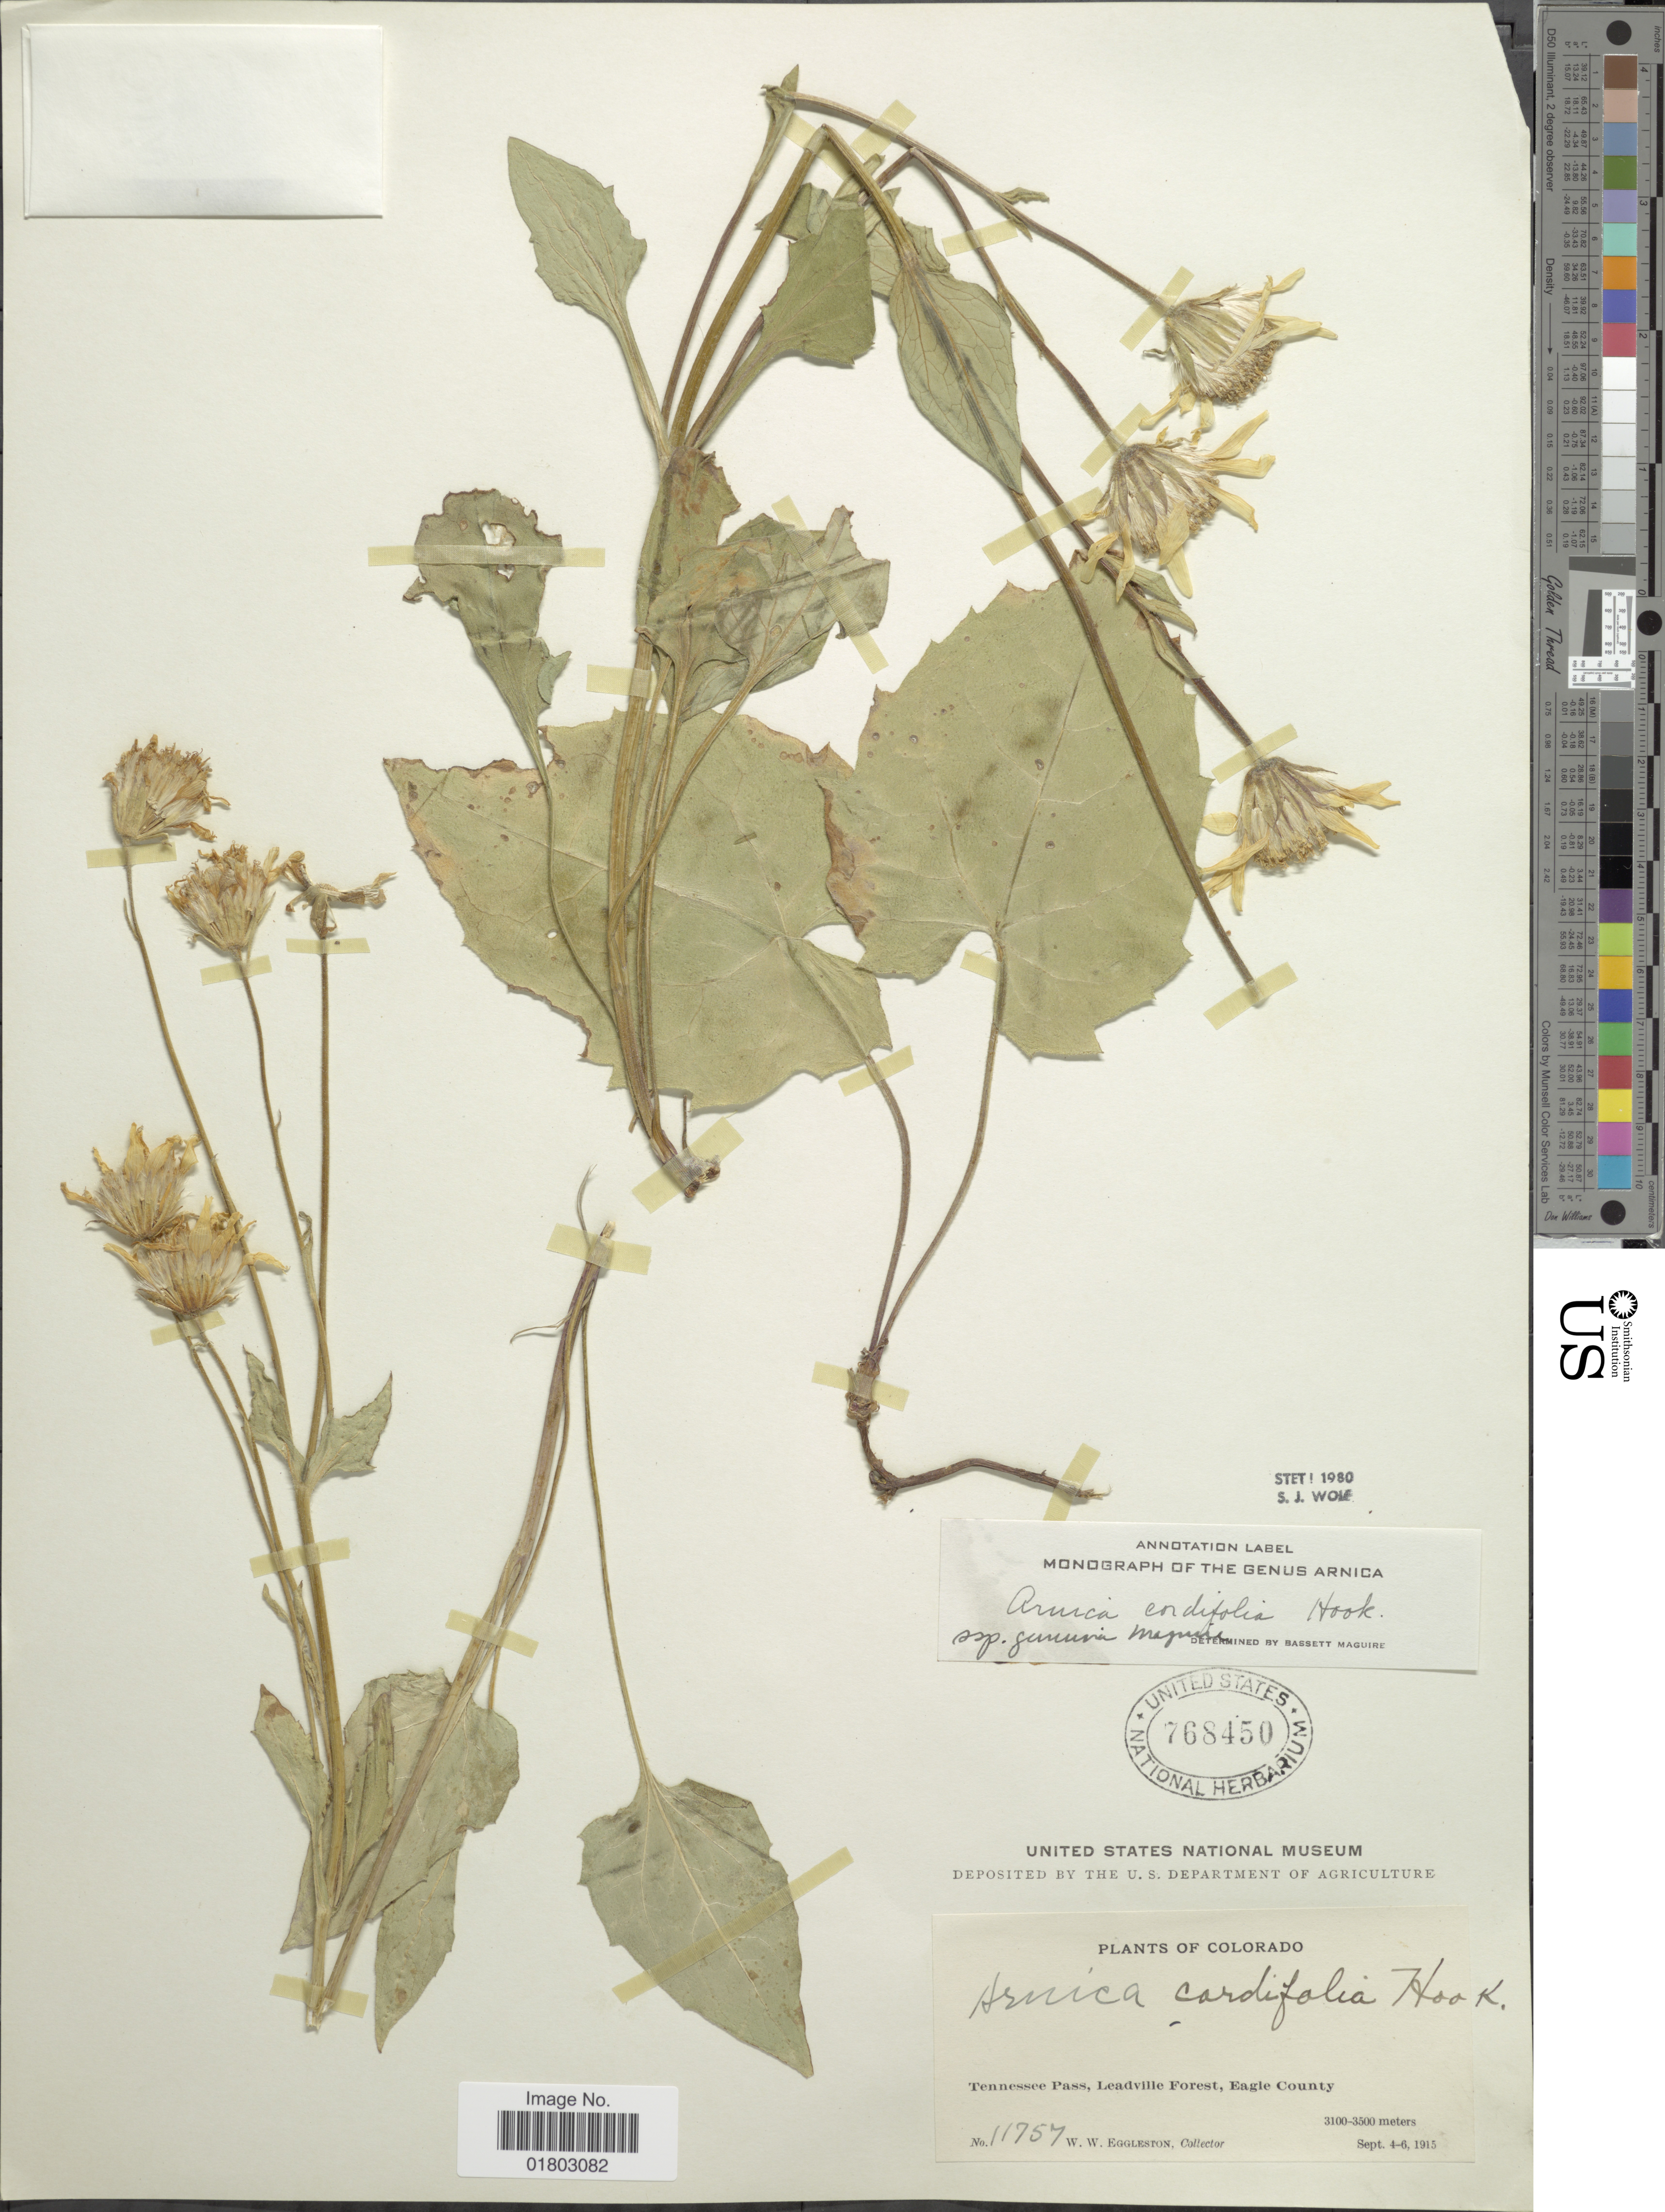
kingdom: Plantae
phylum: Tracheophyta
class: Magnoliopsida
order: Asterales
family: Asteraceae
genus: Arnica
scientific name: Arnica cordifolia subsp. genuina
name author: Maguire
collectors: W. W. Eggleston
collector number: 11757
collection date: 1915-09-04/1915-09-06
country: United States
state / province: Colorado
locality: Tennessee Pass, Leadville Forest, Eagle County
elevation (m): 3100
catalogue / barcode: US 768450